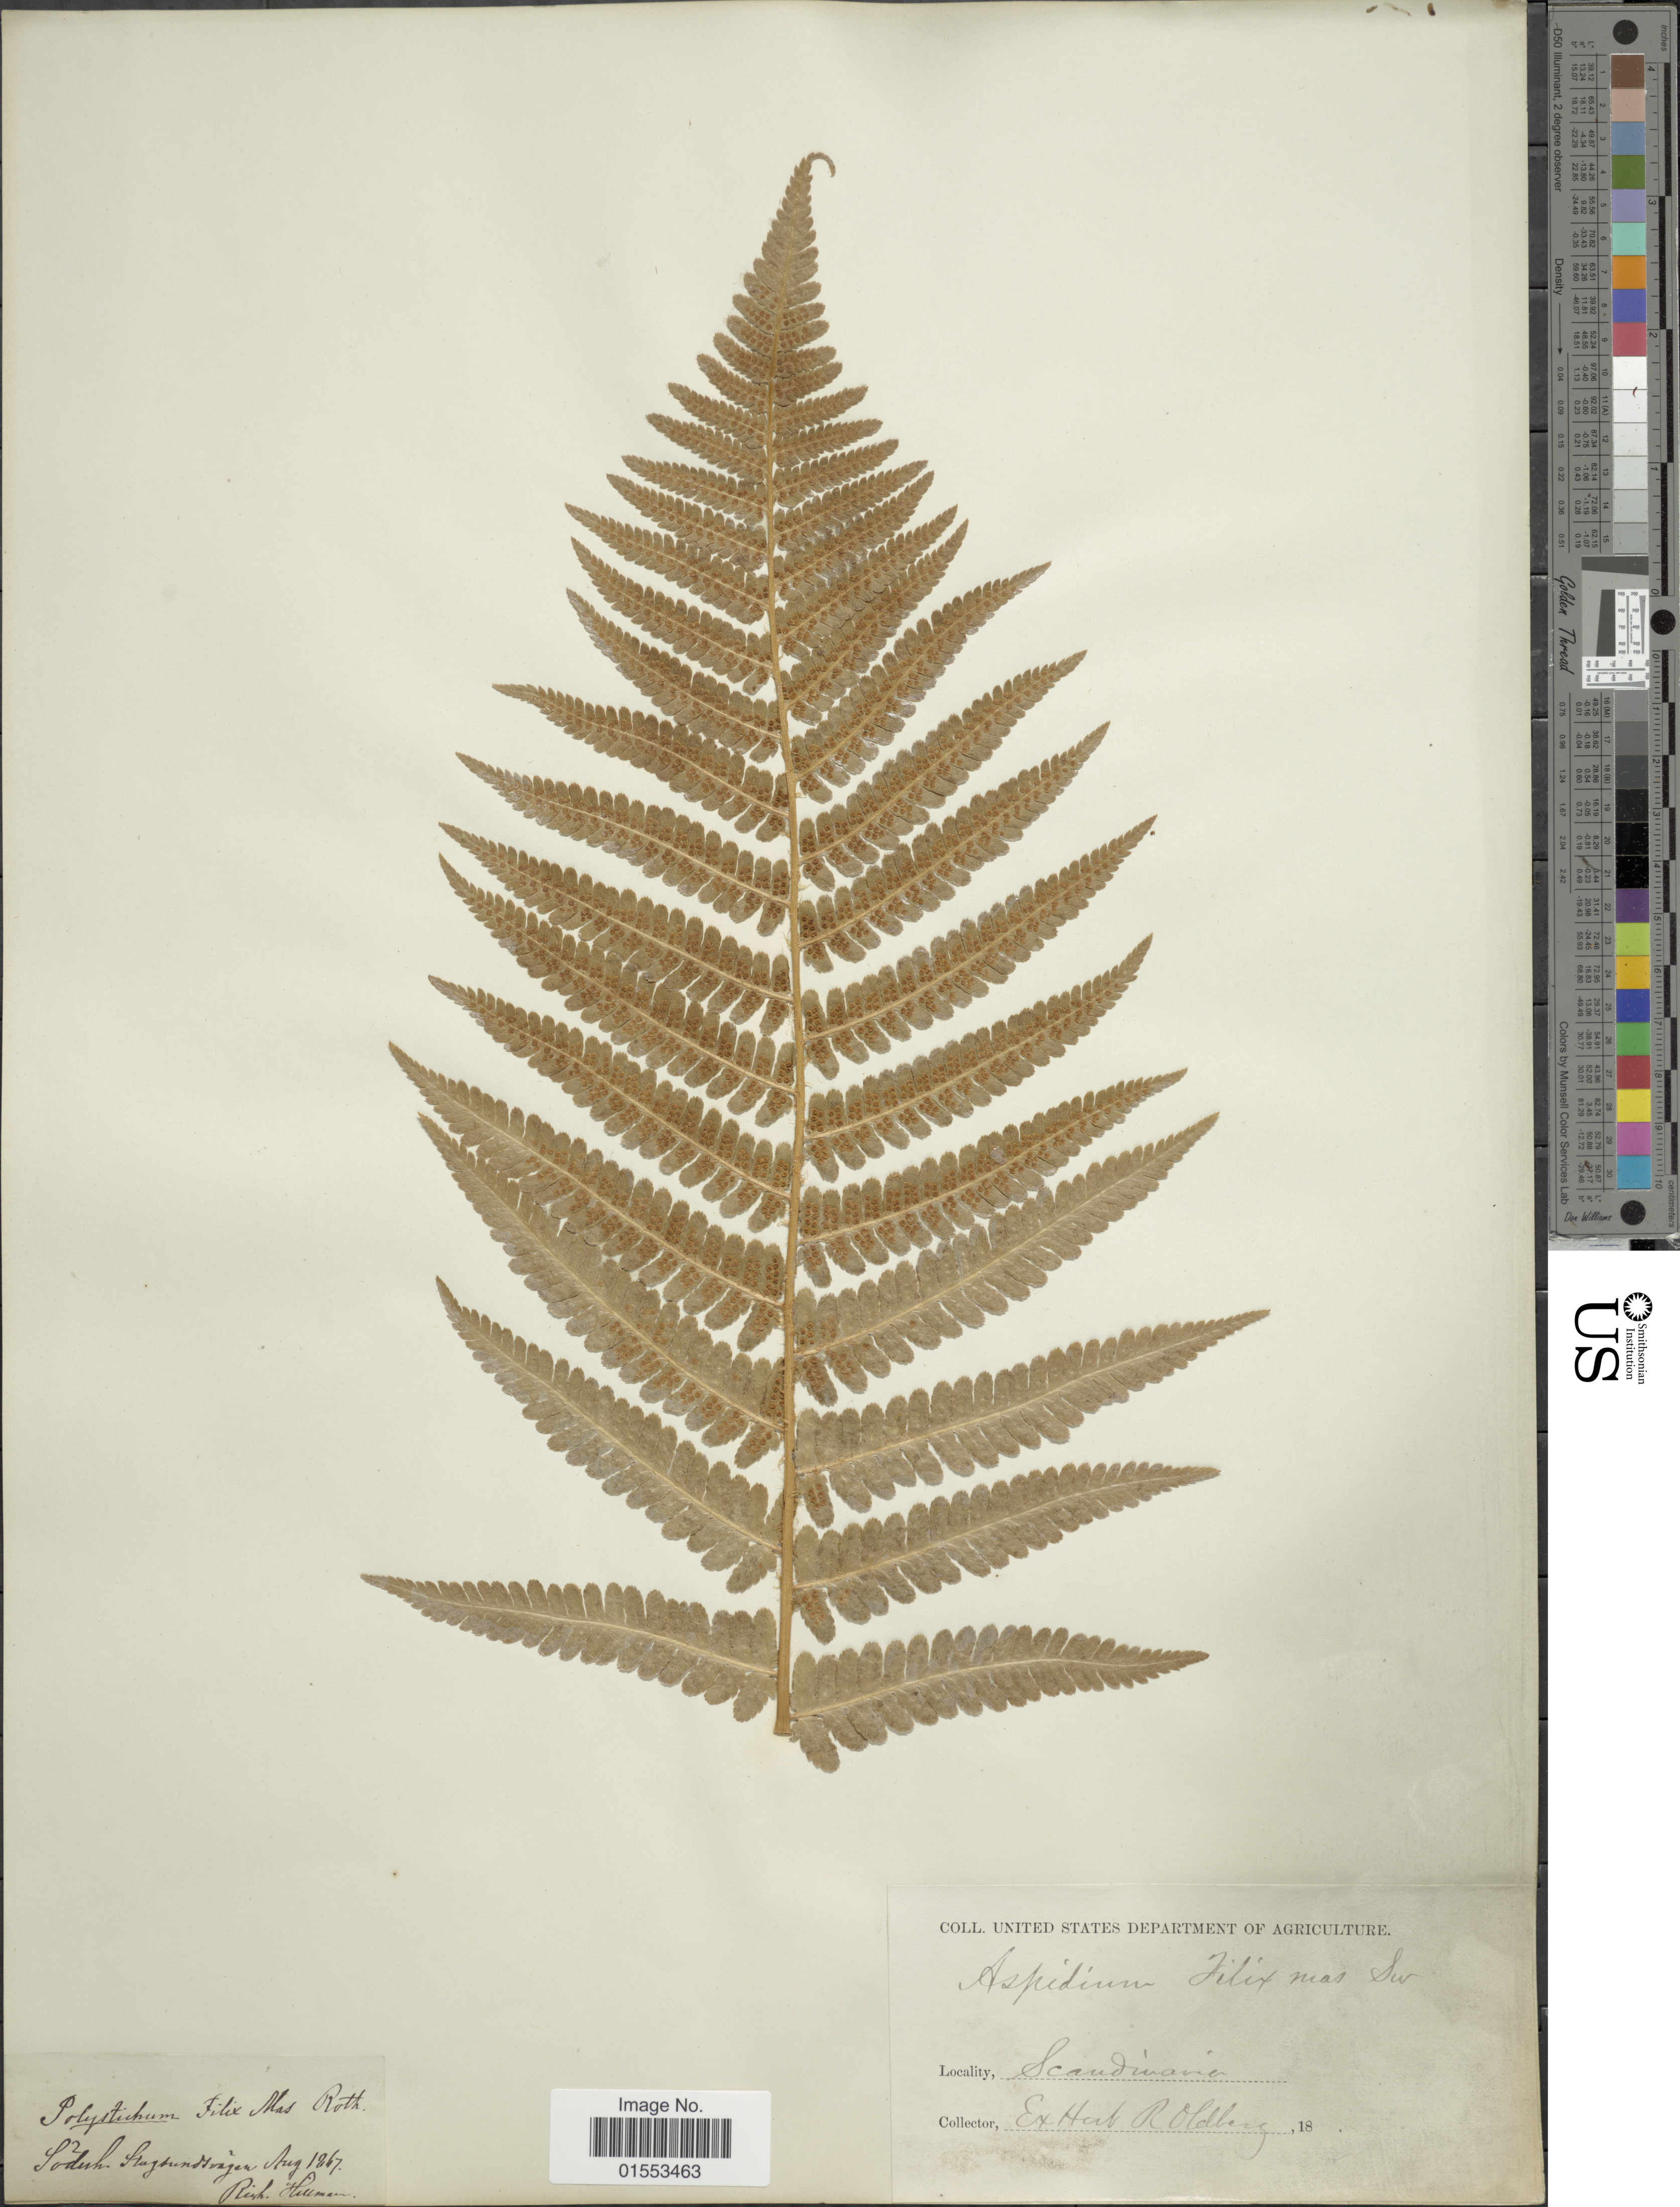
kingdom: Plantae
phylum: Tracheophyta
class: Polypodiopsida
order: Polypodiales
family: Dryopteridaceae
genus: Dryopteris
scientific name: Dryopteris filix-mas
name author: (L.) Schott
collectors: R. Hallman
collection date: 1867-08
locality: Soduh Staghund [illegible text]., Scandiana. [interpreted]